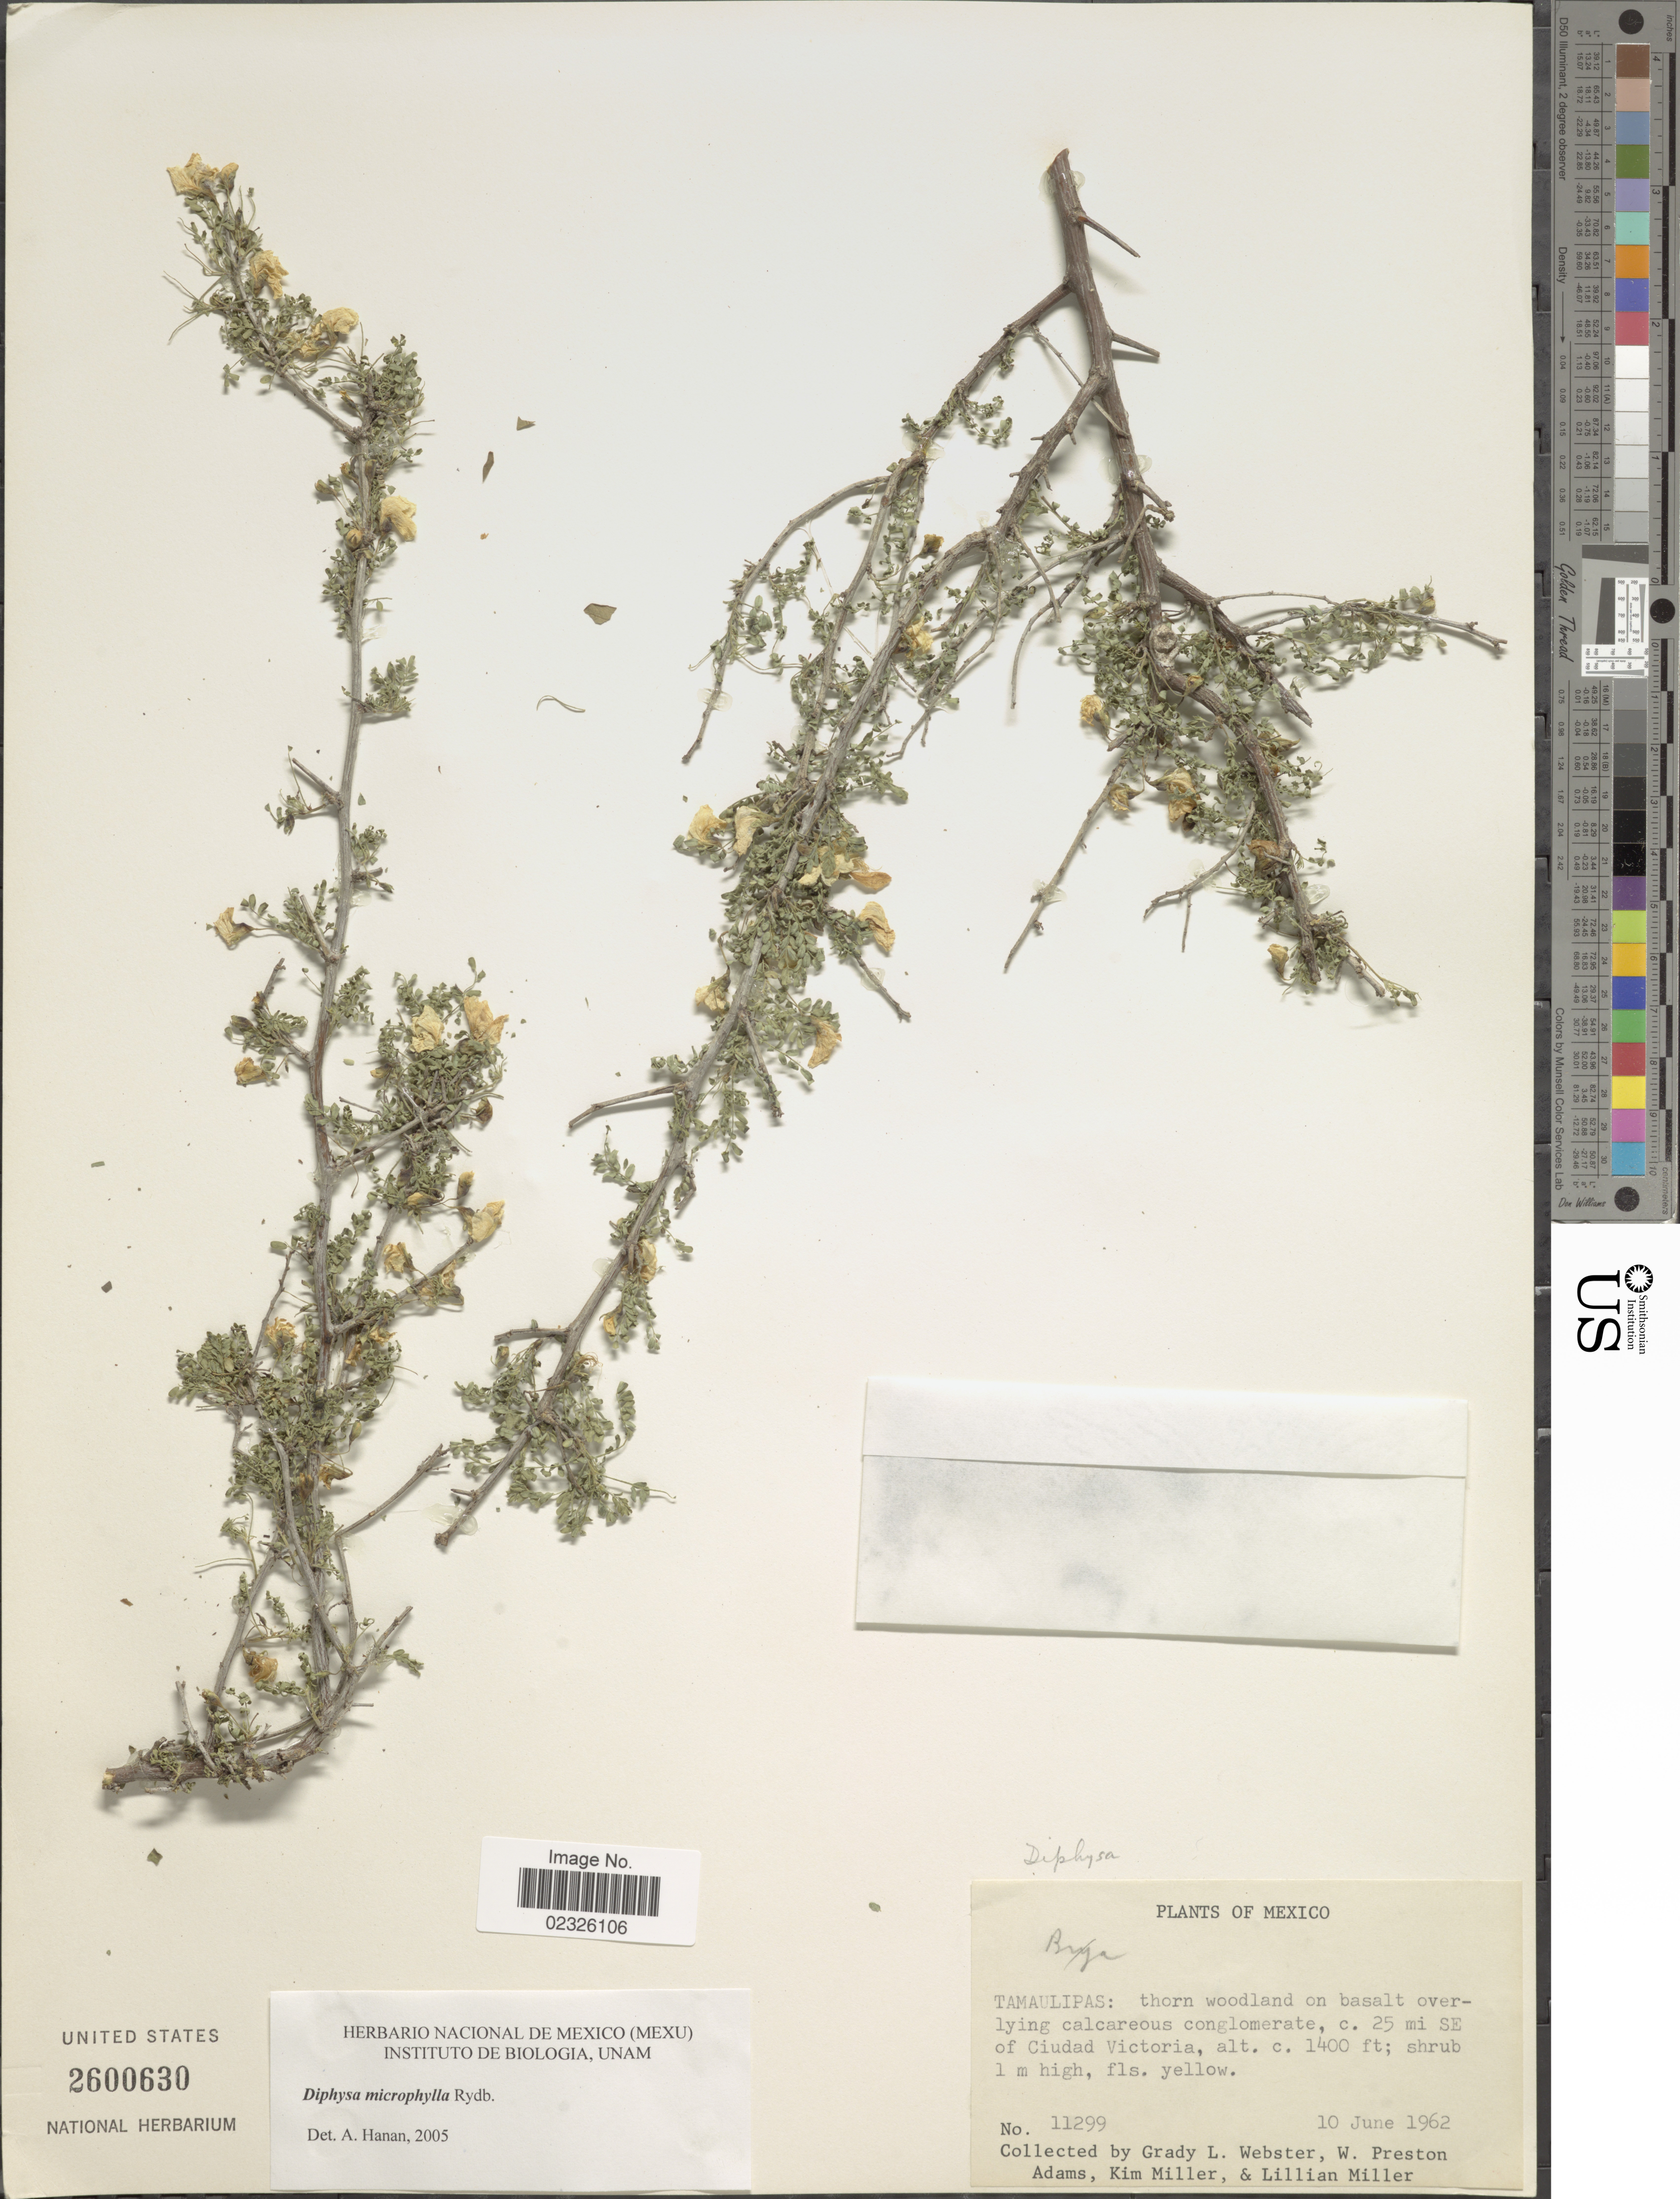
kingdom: Plantae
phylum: Tracheophyta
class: Magnoliopsida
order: Fabales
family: Fabaceae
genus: Diphysa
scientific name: Diphysa microphylla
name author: Rydb.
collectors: G. L. Webster, W. P. Adams, K. Miller & L. Miller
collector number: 11299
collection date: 1962-06-10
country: Mexico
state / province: Tamaulipas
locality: Thorn woodland on basalt overlying calcareous conglomerate, c. 25 mi SE of Ciudad Victoria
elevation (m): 427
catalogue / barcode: US 2600630